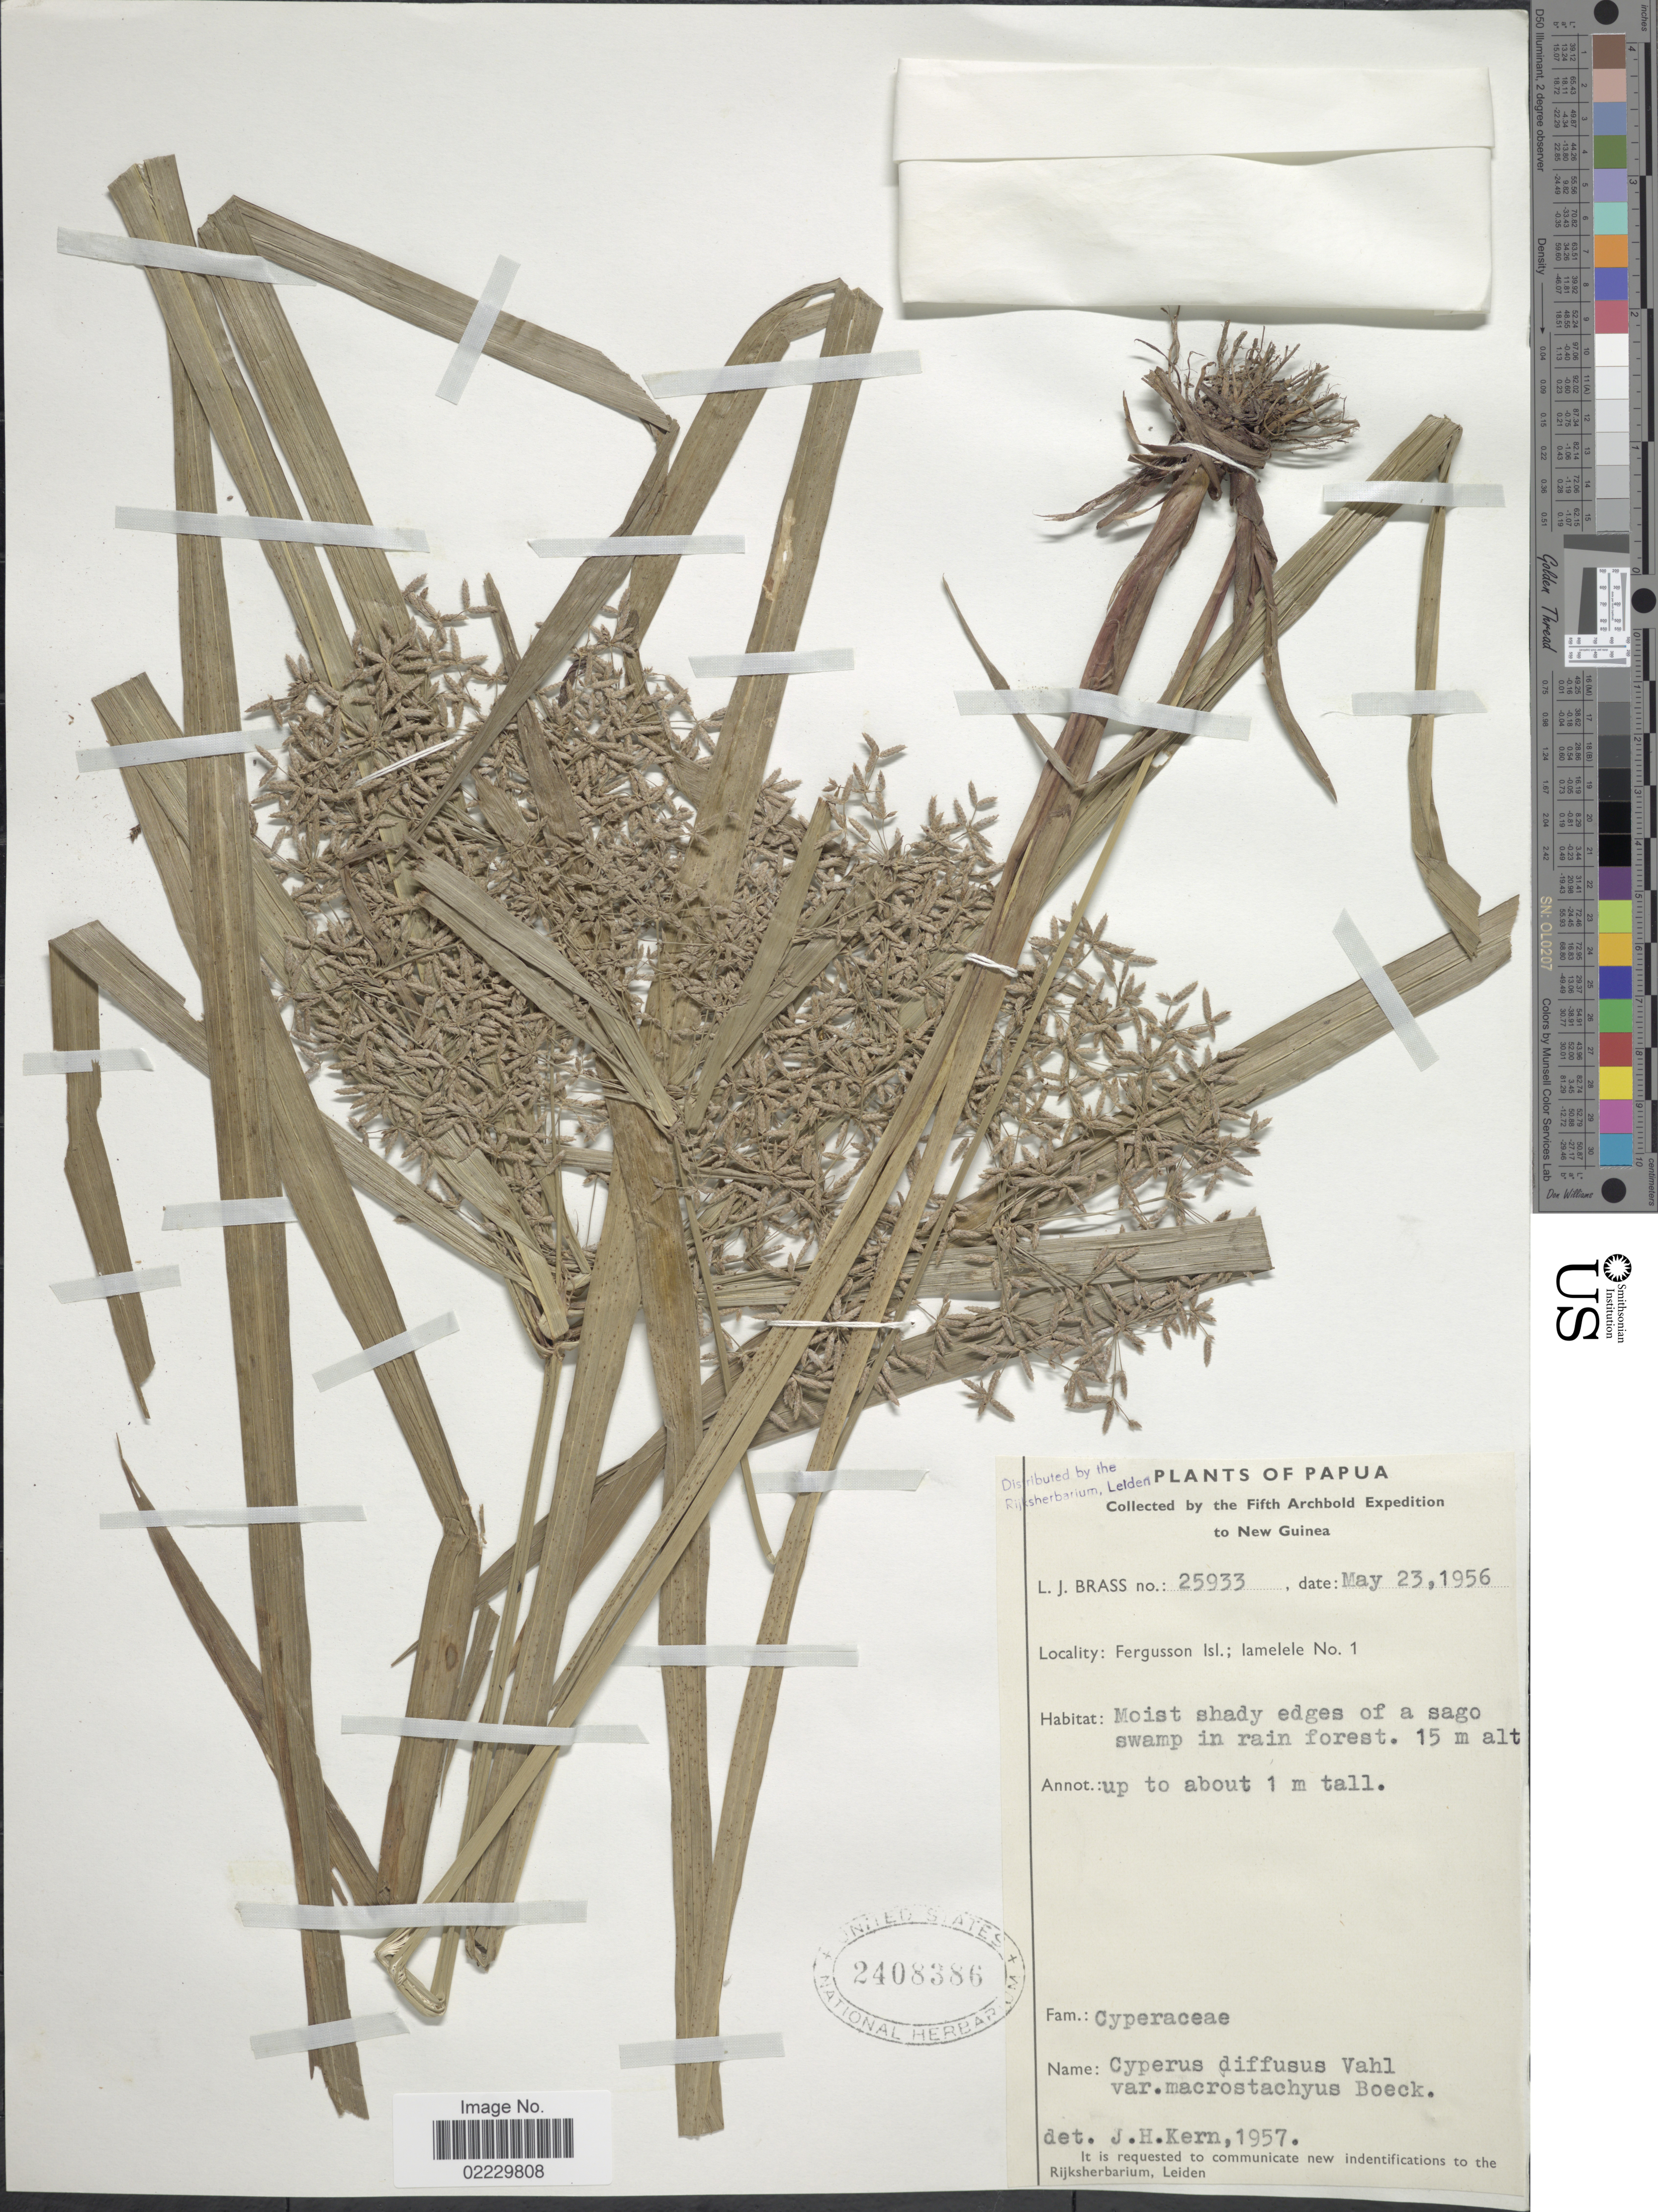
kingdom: Plantae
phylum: Tracheophyta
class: Liliopsida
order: Poales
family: Cyperaceae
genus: Cyperus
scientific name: Cyperus diffusus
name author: Vahl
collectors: L. J. Brass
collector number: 25933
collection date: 1956-05-23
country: Papua New Guinea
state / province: Milne Bay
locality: Papua. Fergusson Isl; lamelele No. 1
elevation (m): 15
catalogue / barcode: US 2408386